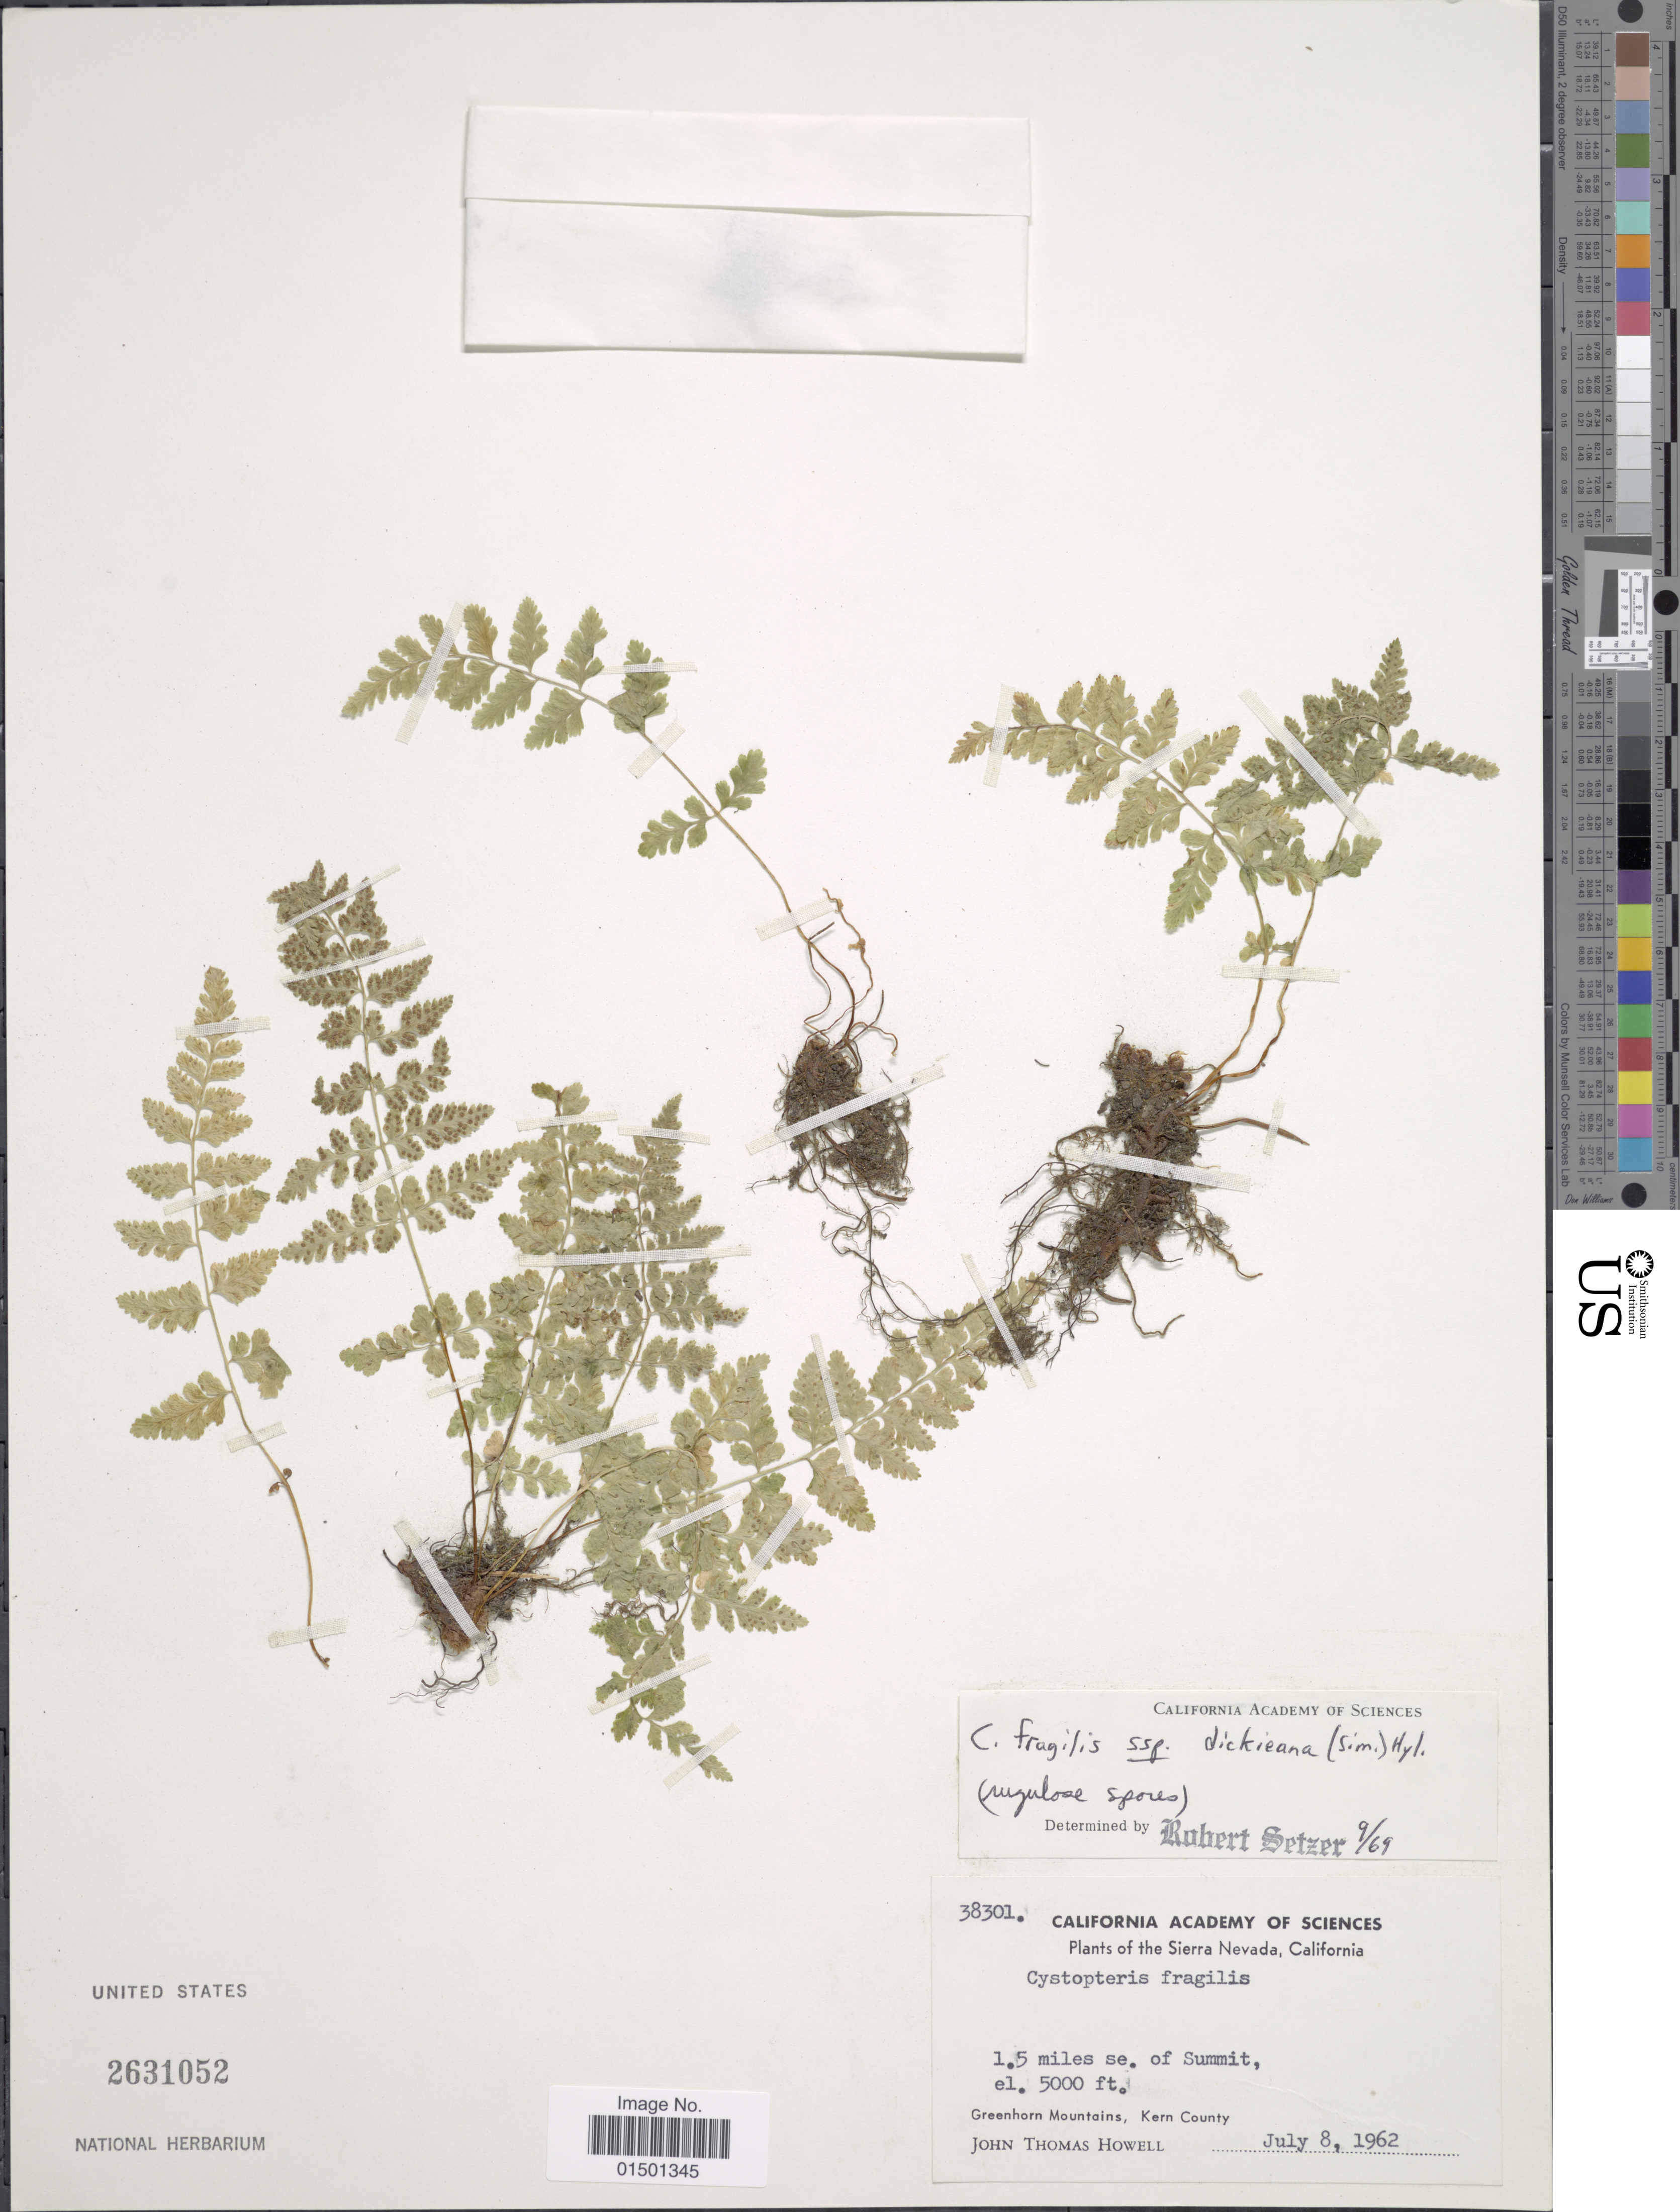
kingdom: Plantae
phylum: Tracheophyta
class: Polypodiopsida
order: Polypodiales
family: Cystopteridaceae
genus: Cystopteris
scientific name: Cystopteris dickieana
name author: R. Sim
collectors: J. T. Howell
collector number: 38301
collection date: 1962-07-08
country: United States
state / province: California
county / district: Kern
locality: Sierra Nevada, 1.5 miles se. of Summit, Greenhorn Mountains, Kern County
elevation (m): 1524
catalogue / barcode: US 2631052